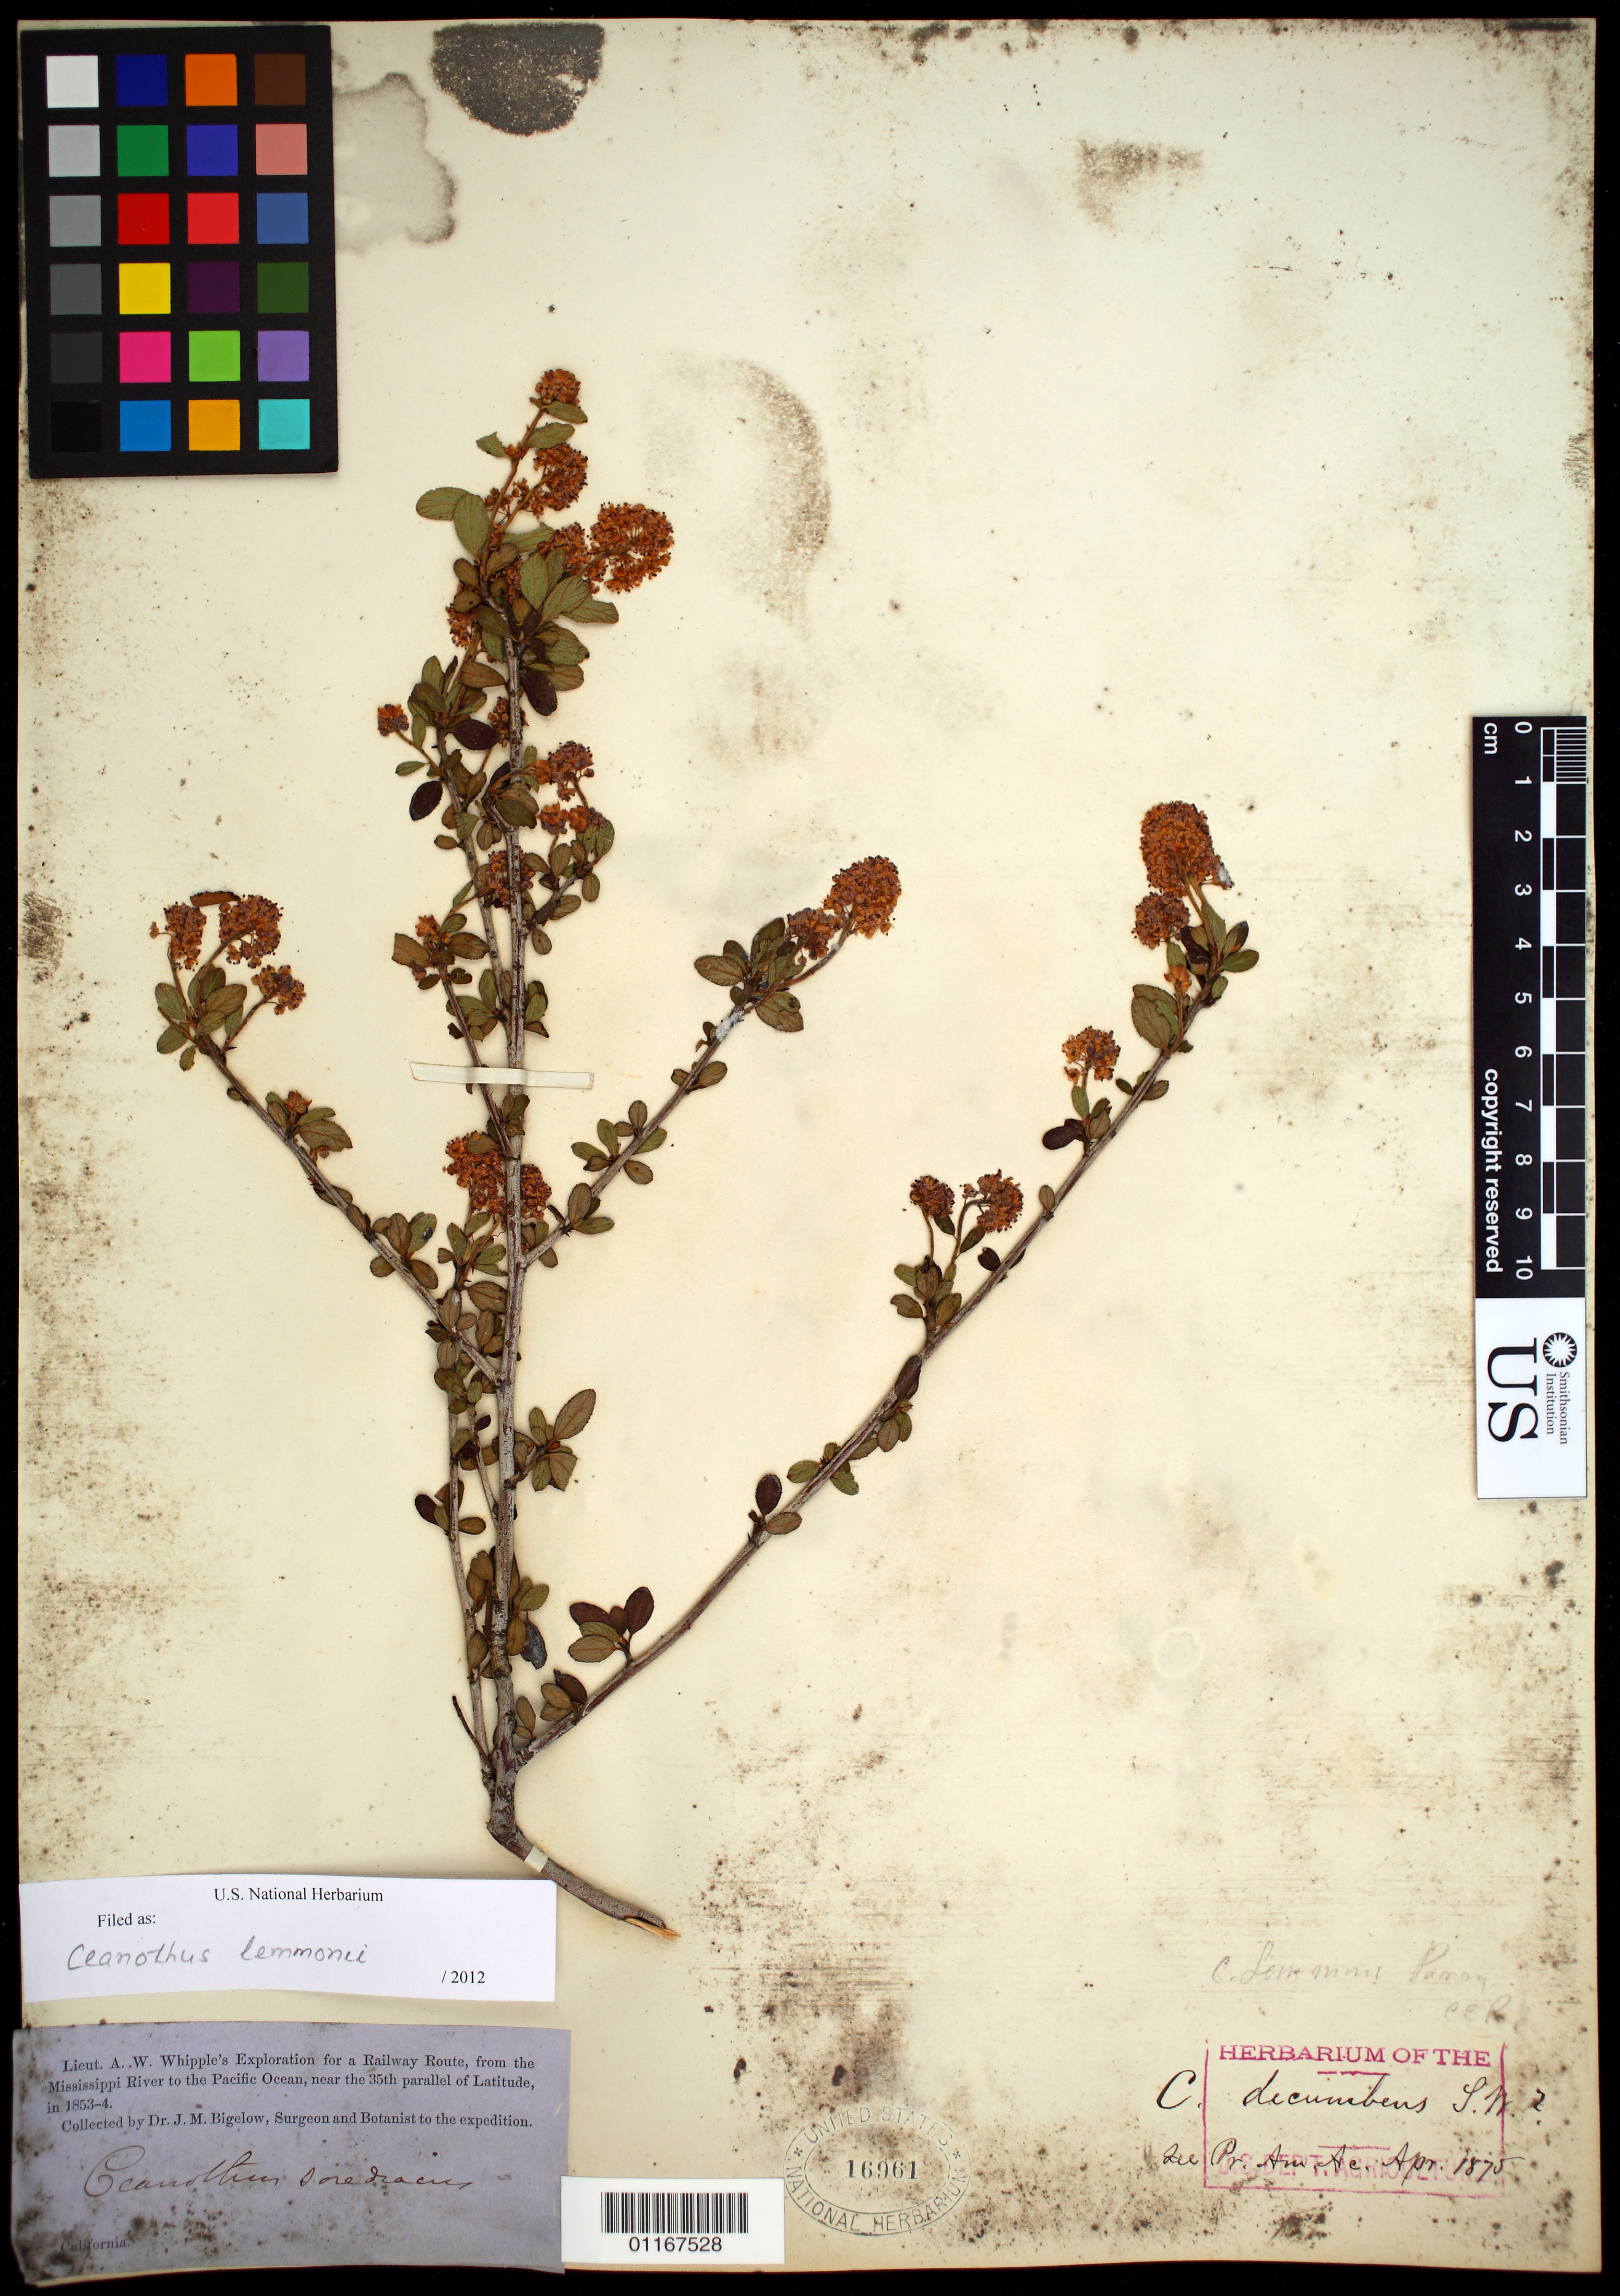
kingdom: Plantae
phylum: Tracheophyta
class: Magnoliopsida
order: Rosales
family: Rhamnaceae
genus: Ceanothus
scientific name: Ceanothus lemmonii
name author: Parry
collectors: J. M. Bigelow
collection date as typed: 1853 to -- --- 1854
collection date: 1853/1854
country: United States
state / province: California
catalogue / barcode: US 16961